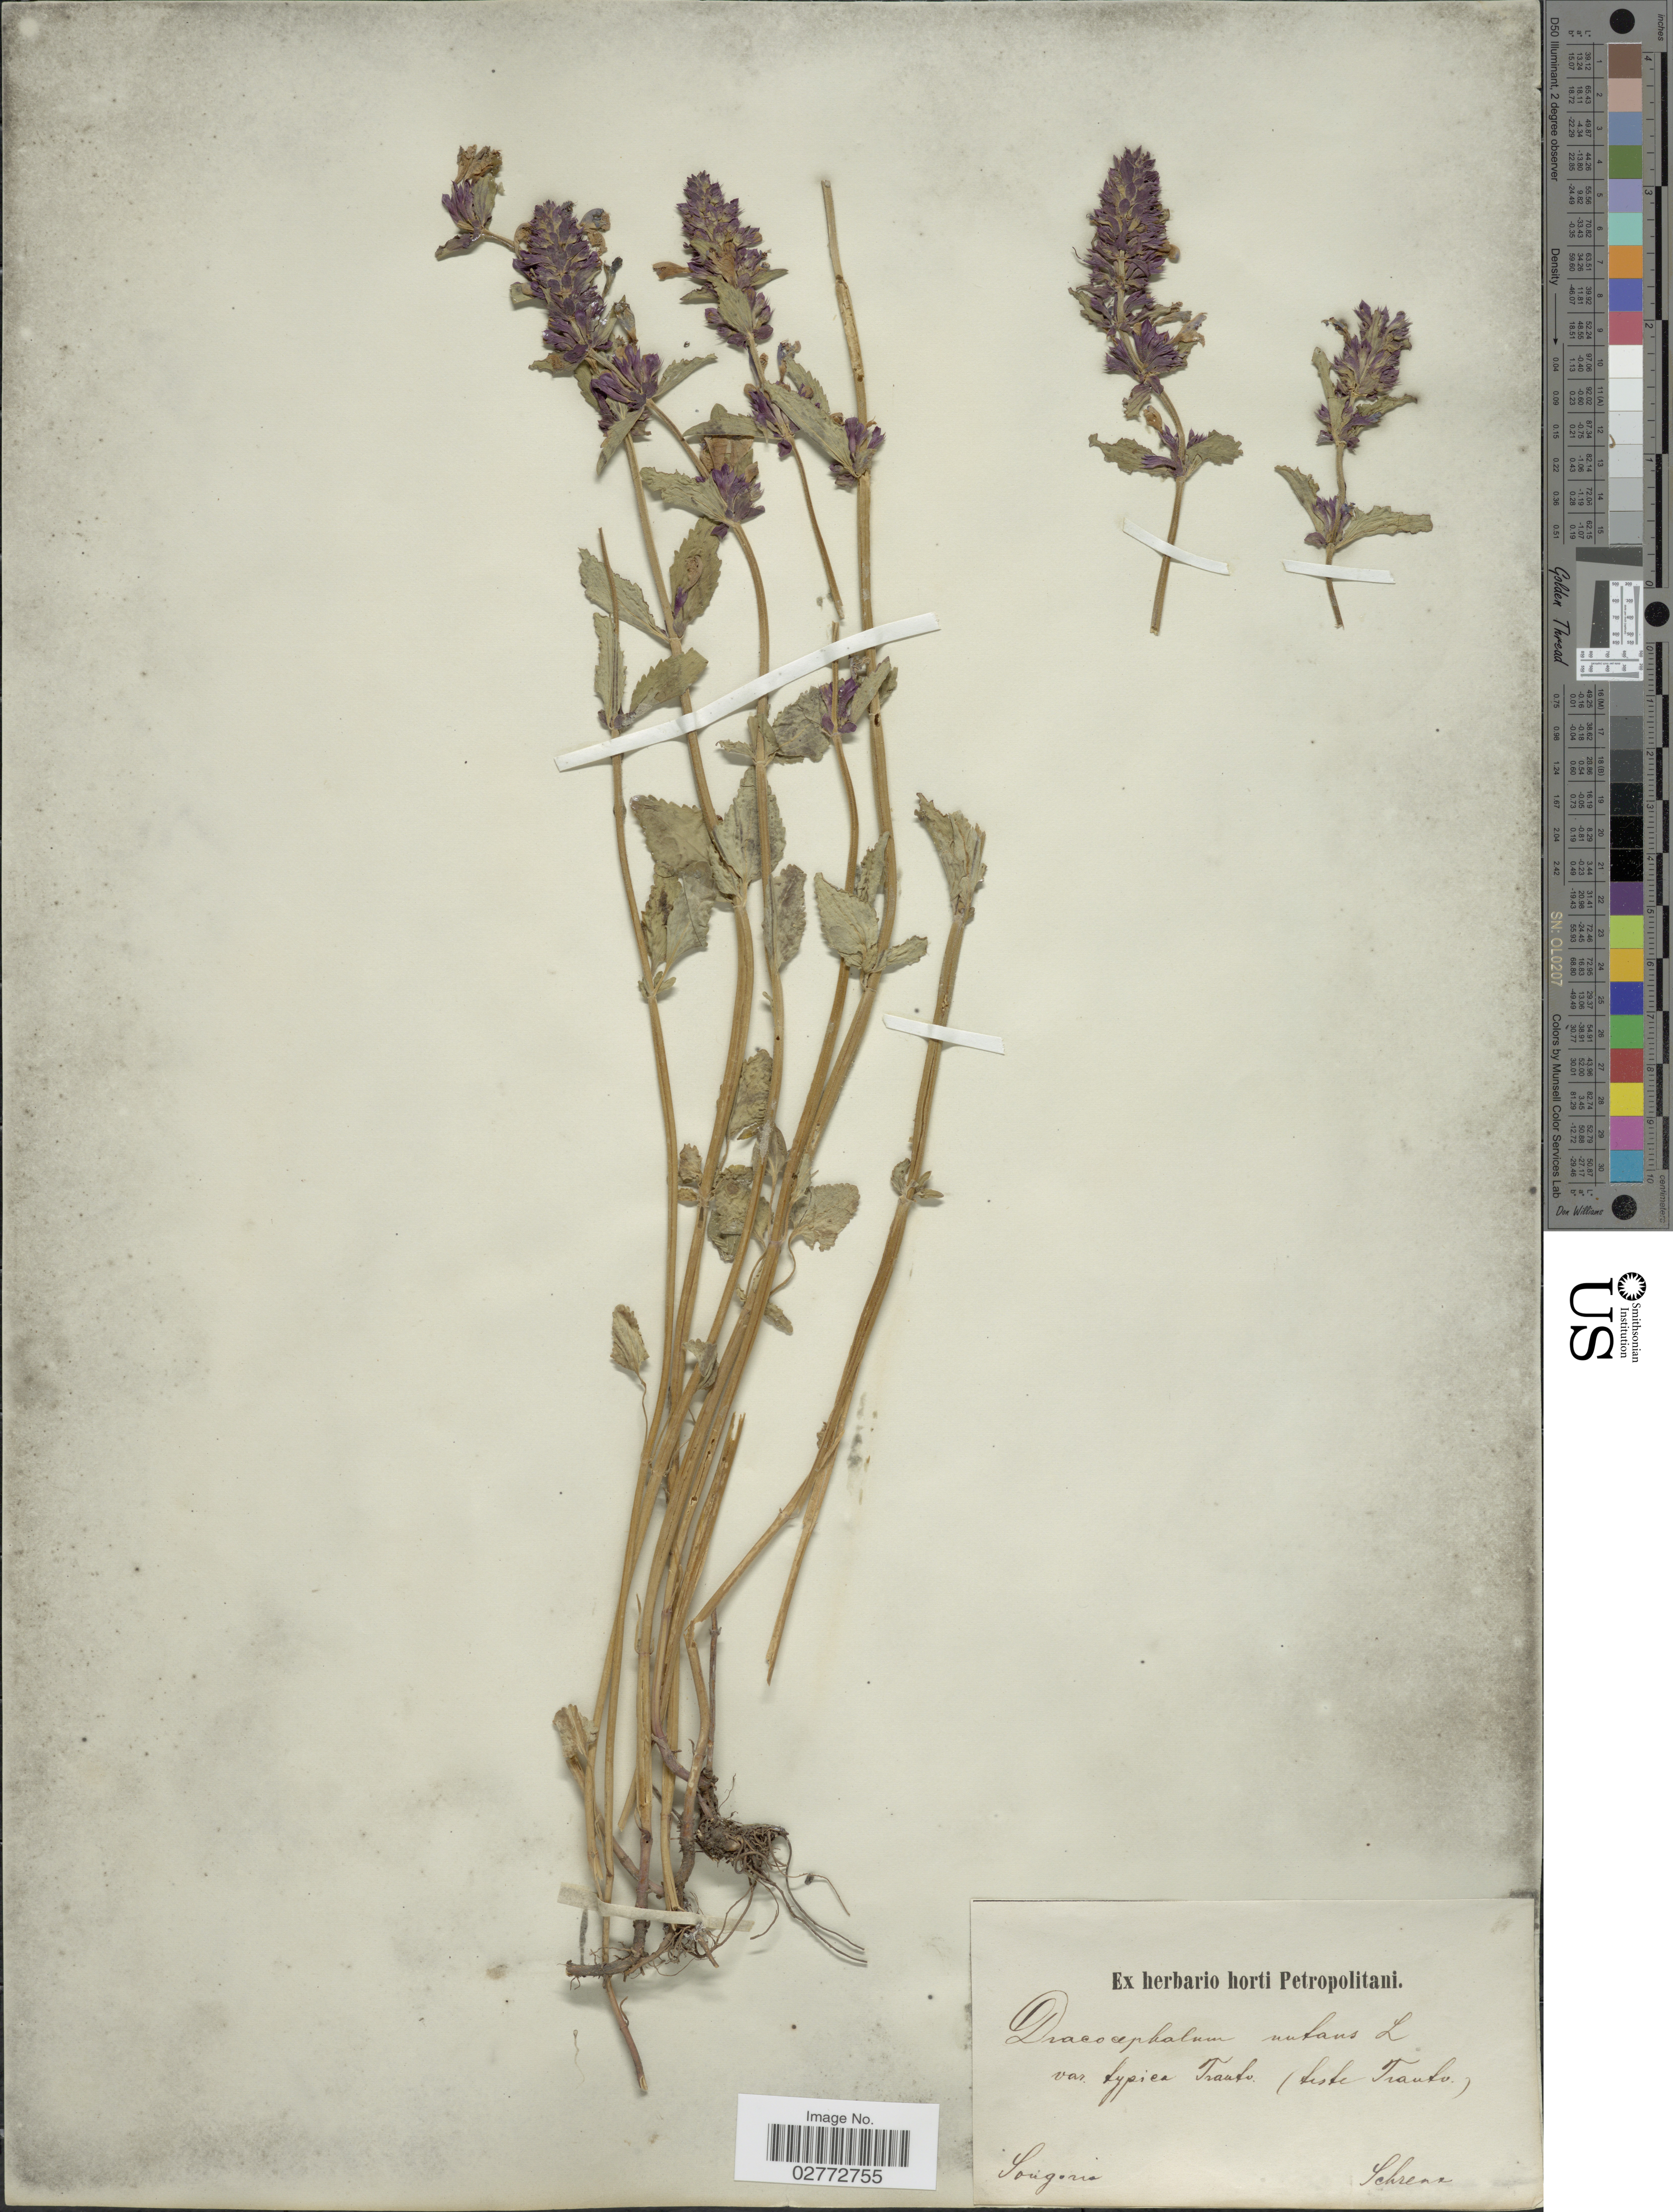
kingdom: Plantae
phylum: Tracheophyta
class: Magnoliopsida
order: Lamiales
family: Lamiaceae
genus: Dracocephalum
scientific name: Dracocephalum nutans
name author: L.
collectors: A.G. Schrenk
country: Kazakhstan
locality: Songarei.